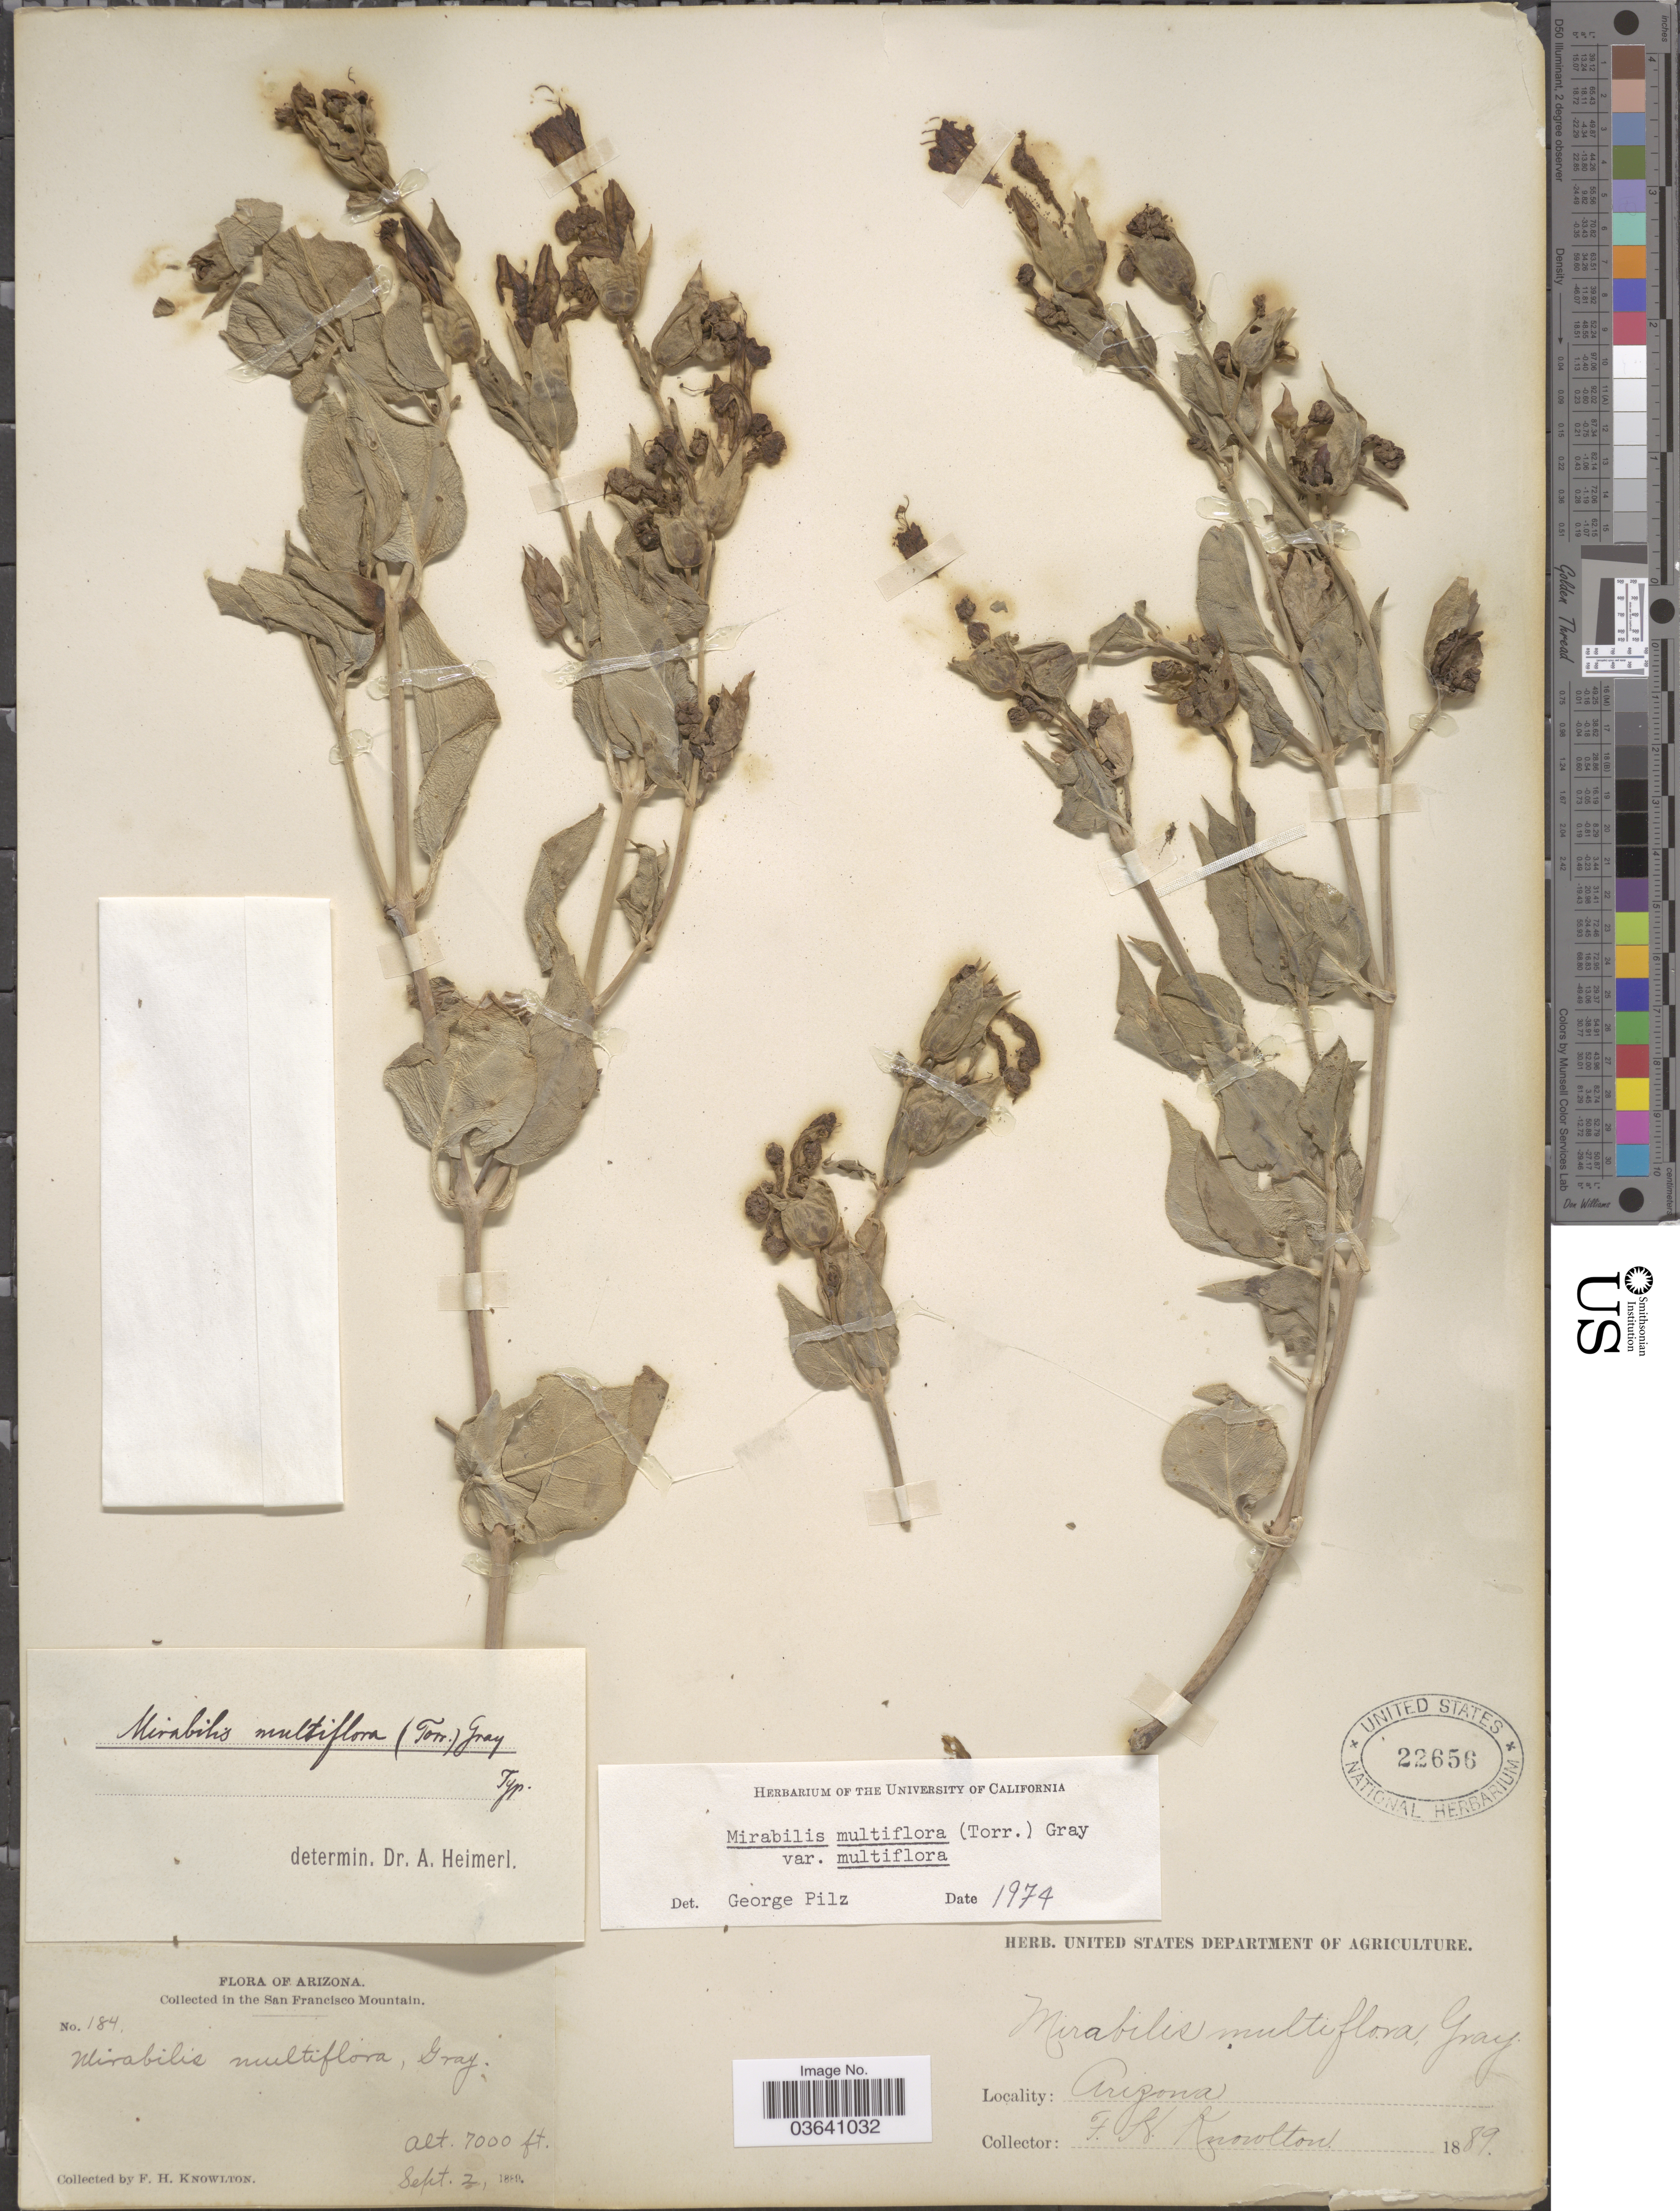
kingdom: Plantae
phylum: Tracheophyta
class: Magnoliopsida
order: Caryophyllales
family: Nyctaginaceae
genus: Mirabilis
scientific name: Mirabilis multiflora var. multiflora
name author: (Torr.) A. Gray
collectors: F. H. Knowlton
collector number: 184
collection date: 1889-09-02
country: United States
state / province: Arizona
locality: In the San Francisco Mountain.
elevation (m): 2134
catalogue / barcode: US 22656